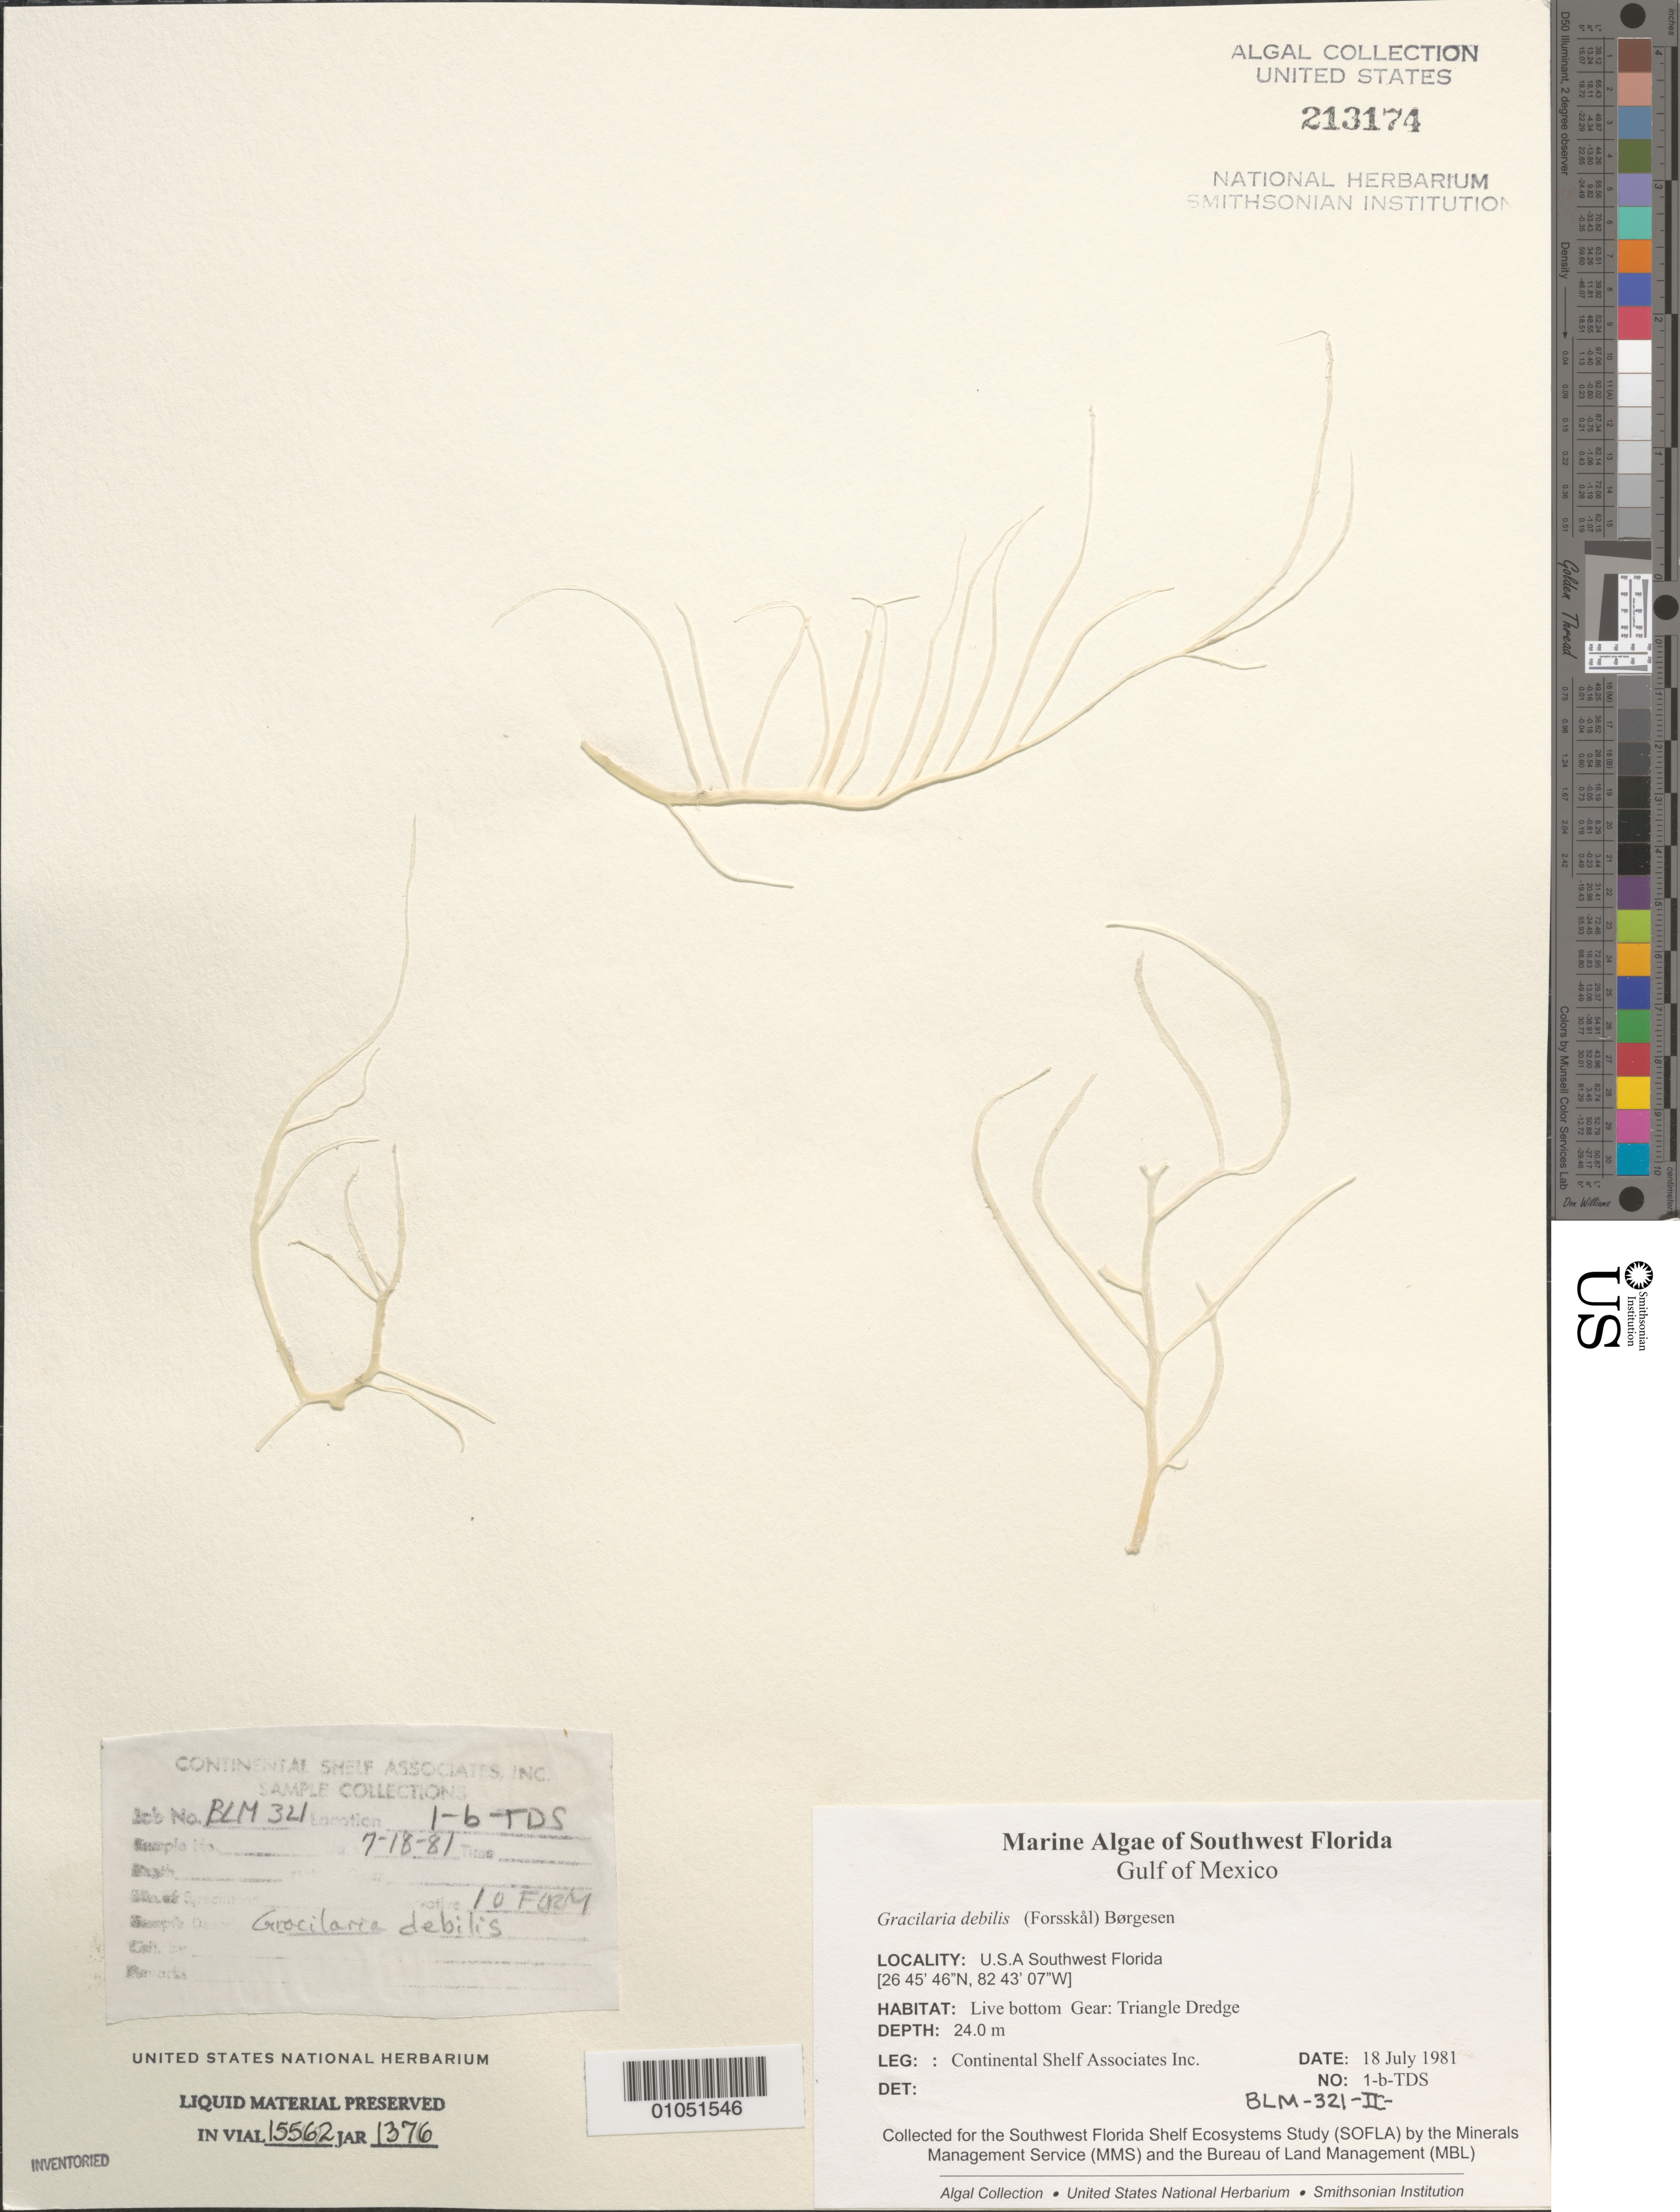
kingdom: Plantae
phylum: Rhodophyta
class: Florideophyceae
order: Gracilariales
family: Gracilariaceae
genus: Gracilaria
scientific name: Gracilaria debilis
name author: (Forssk.) Børgesen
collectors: Continental Shelf Associates for the MMS/BLM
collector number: BLM-321-II-1-B-TDS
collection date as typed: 18 Jul 1981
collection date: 1981-07-18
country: United States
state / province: Florida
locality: Gulf of Mexico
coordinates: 26 45'46"N, 82 43'07"W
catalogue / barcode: US 213174